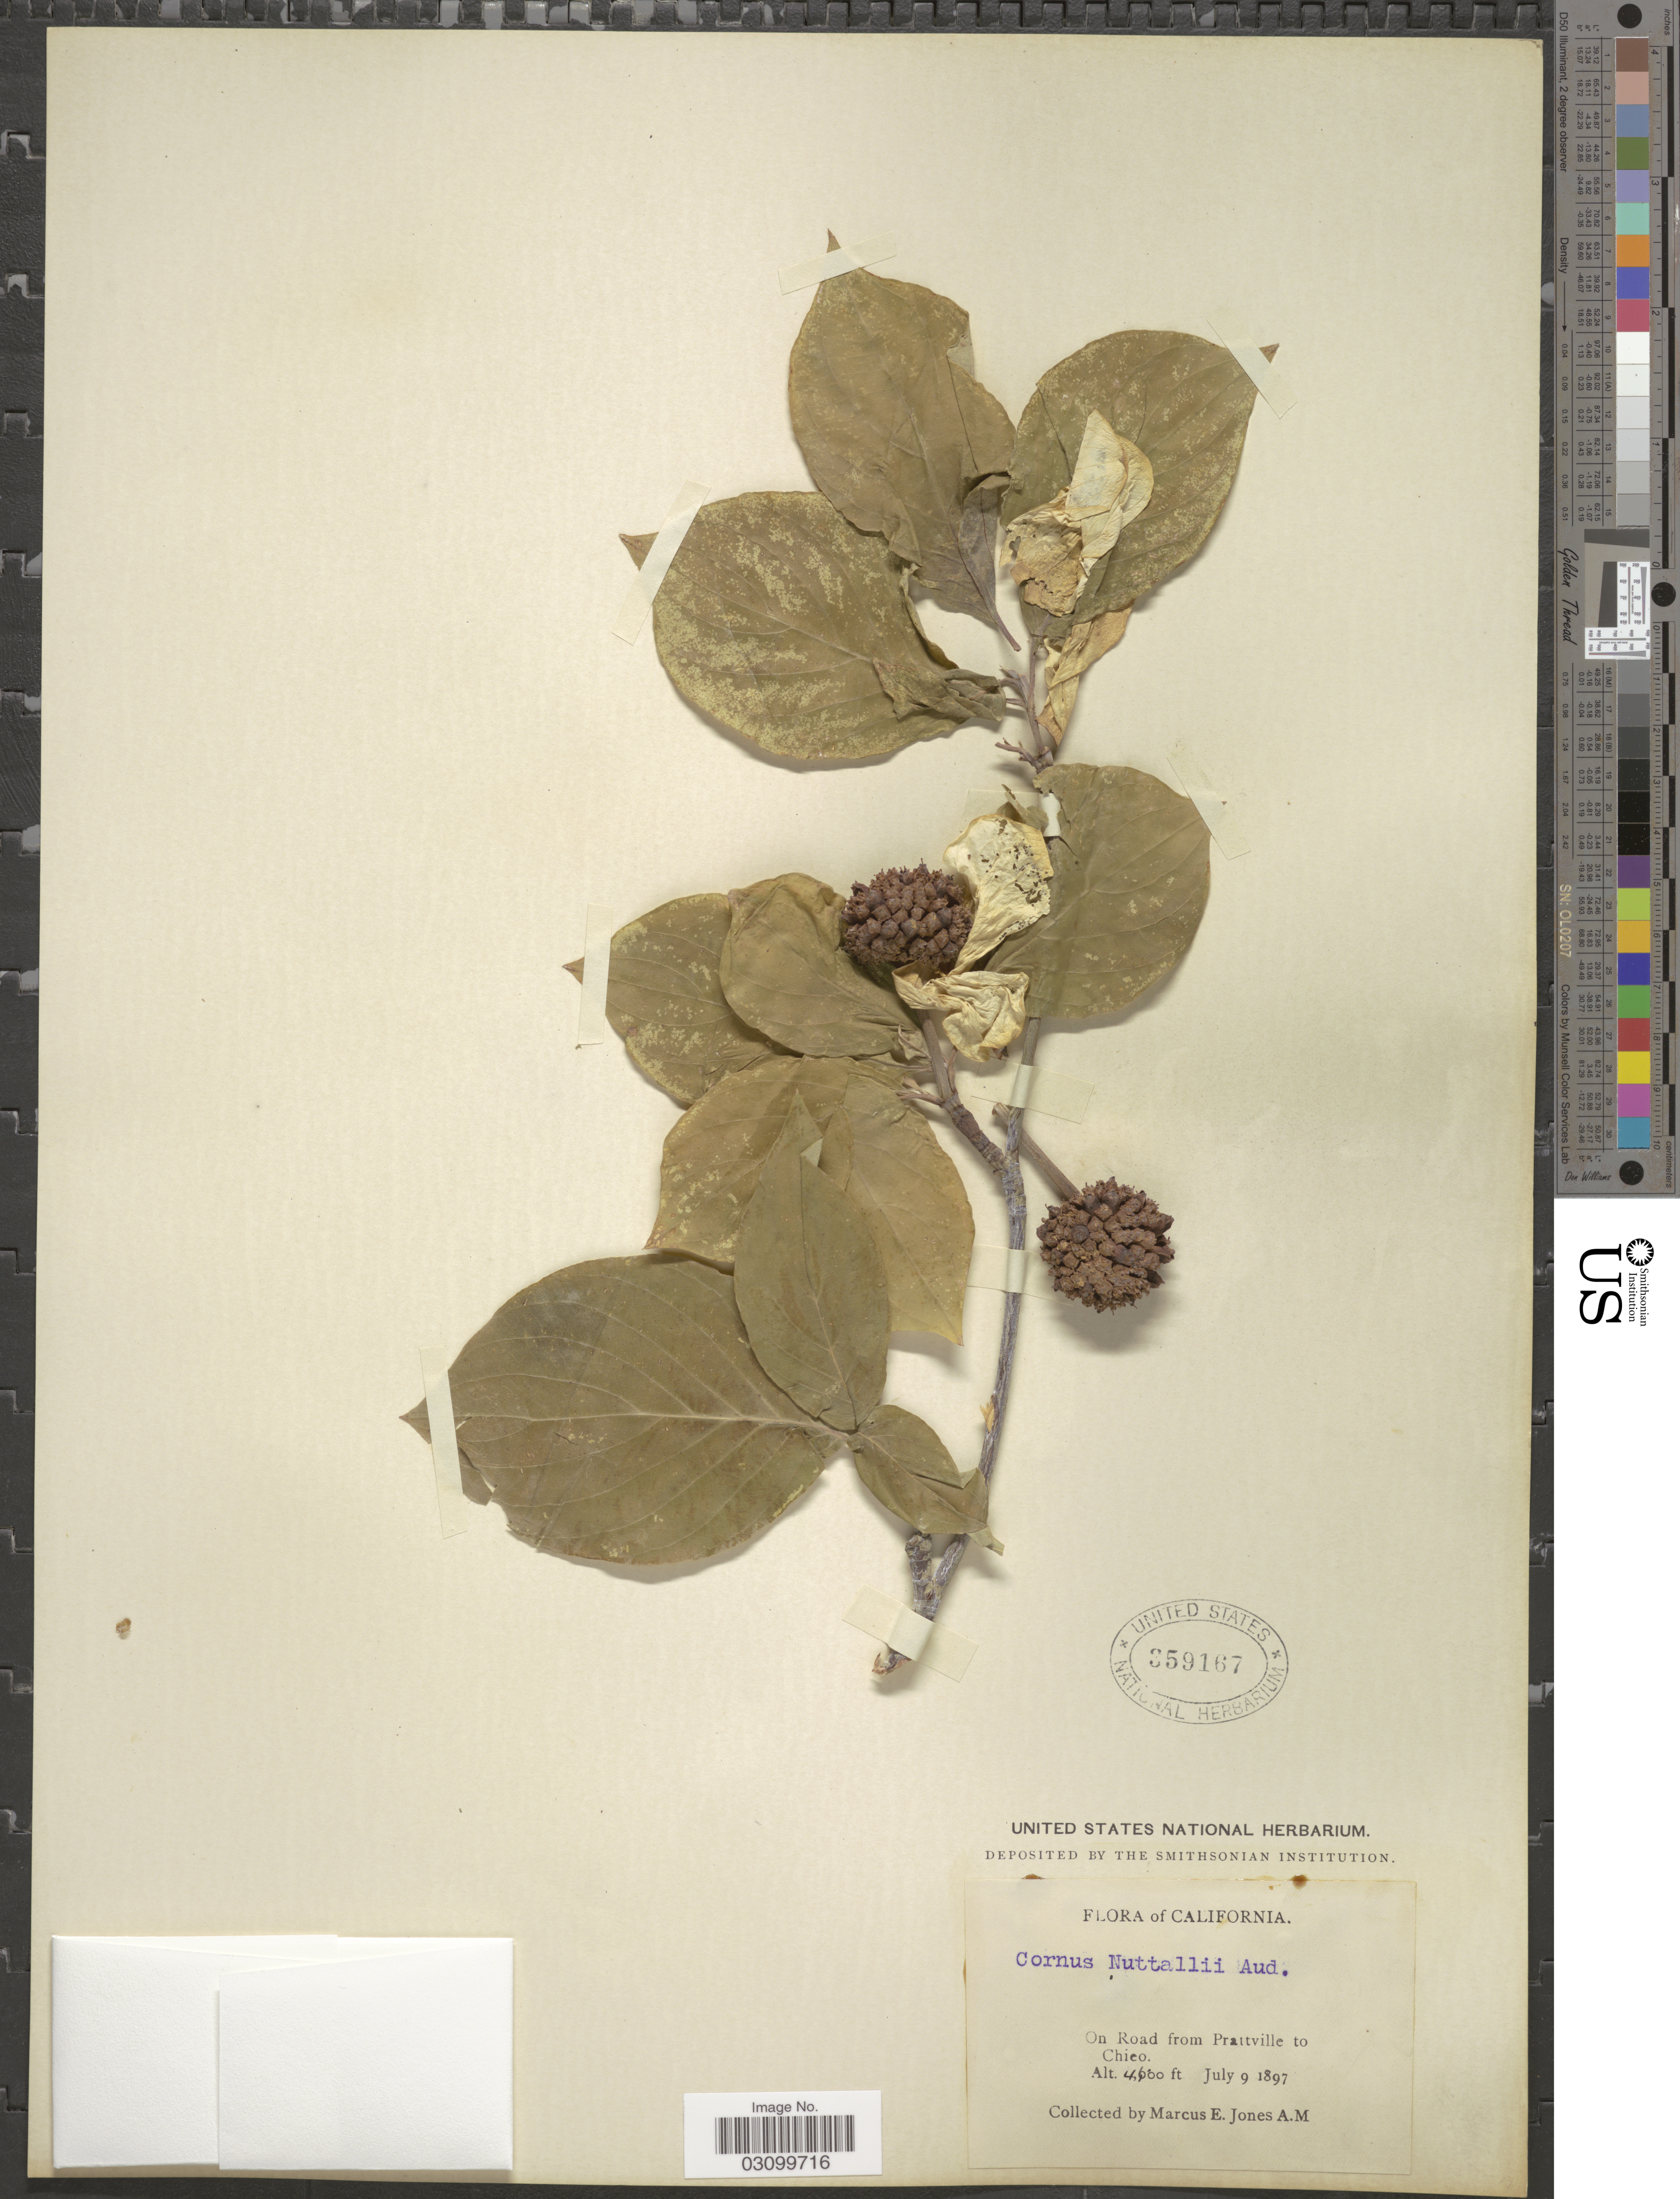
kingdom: Plantae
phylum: Tracheophyta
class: Magnoliopsida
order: Cornales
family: Cornaceae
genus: Cornus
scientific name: Cornus nuttallii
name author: Audubon ex Torr. & A. Gray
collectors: M. E. Jones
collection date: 1897-07-09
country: United States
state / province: California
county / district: Butte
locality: On Road from Prattville to Chico.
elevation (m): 1402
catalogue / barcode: US 359167